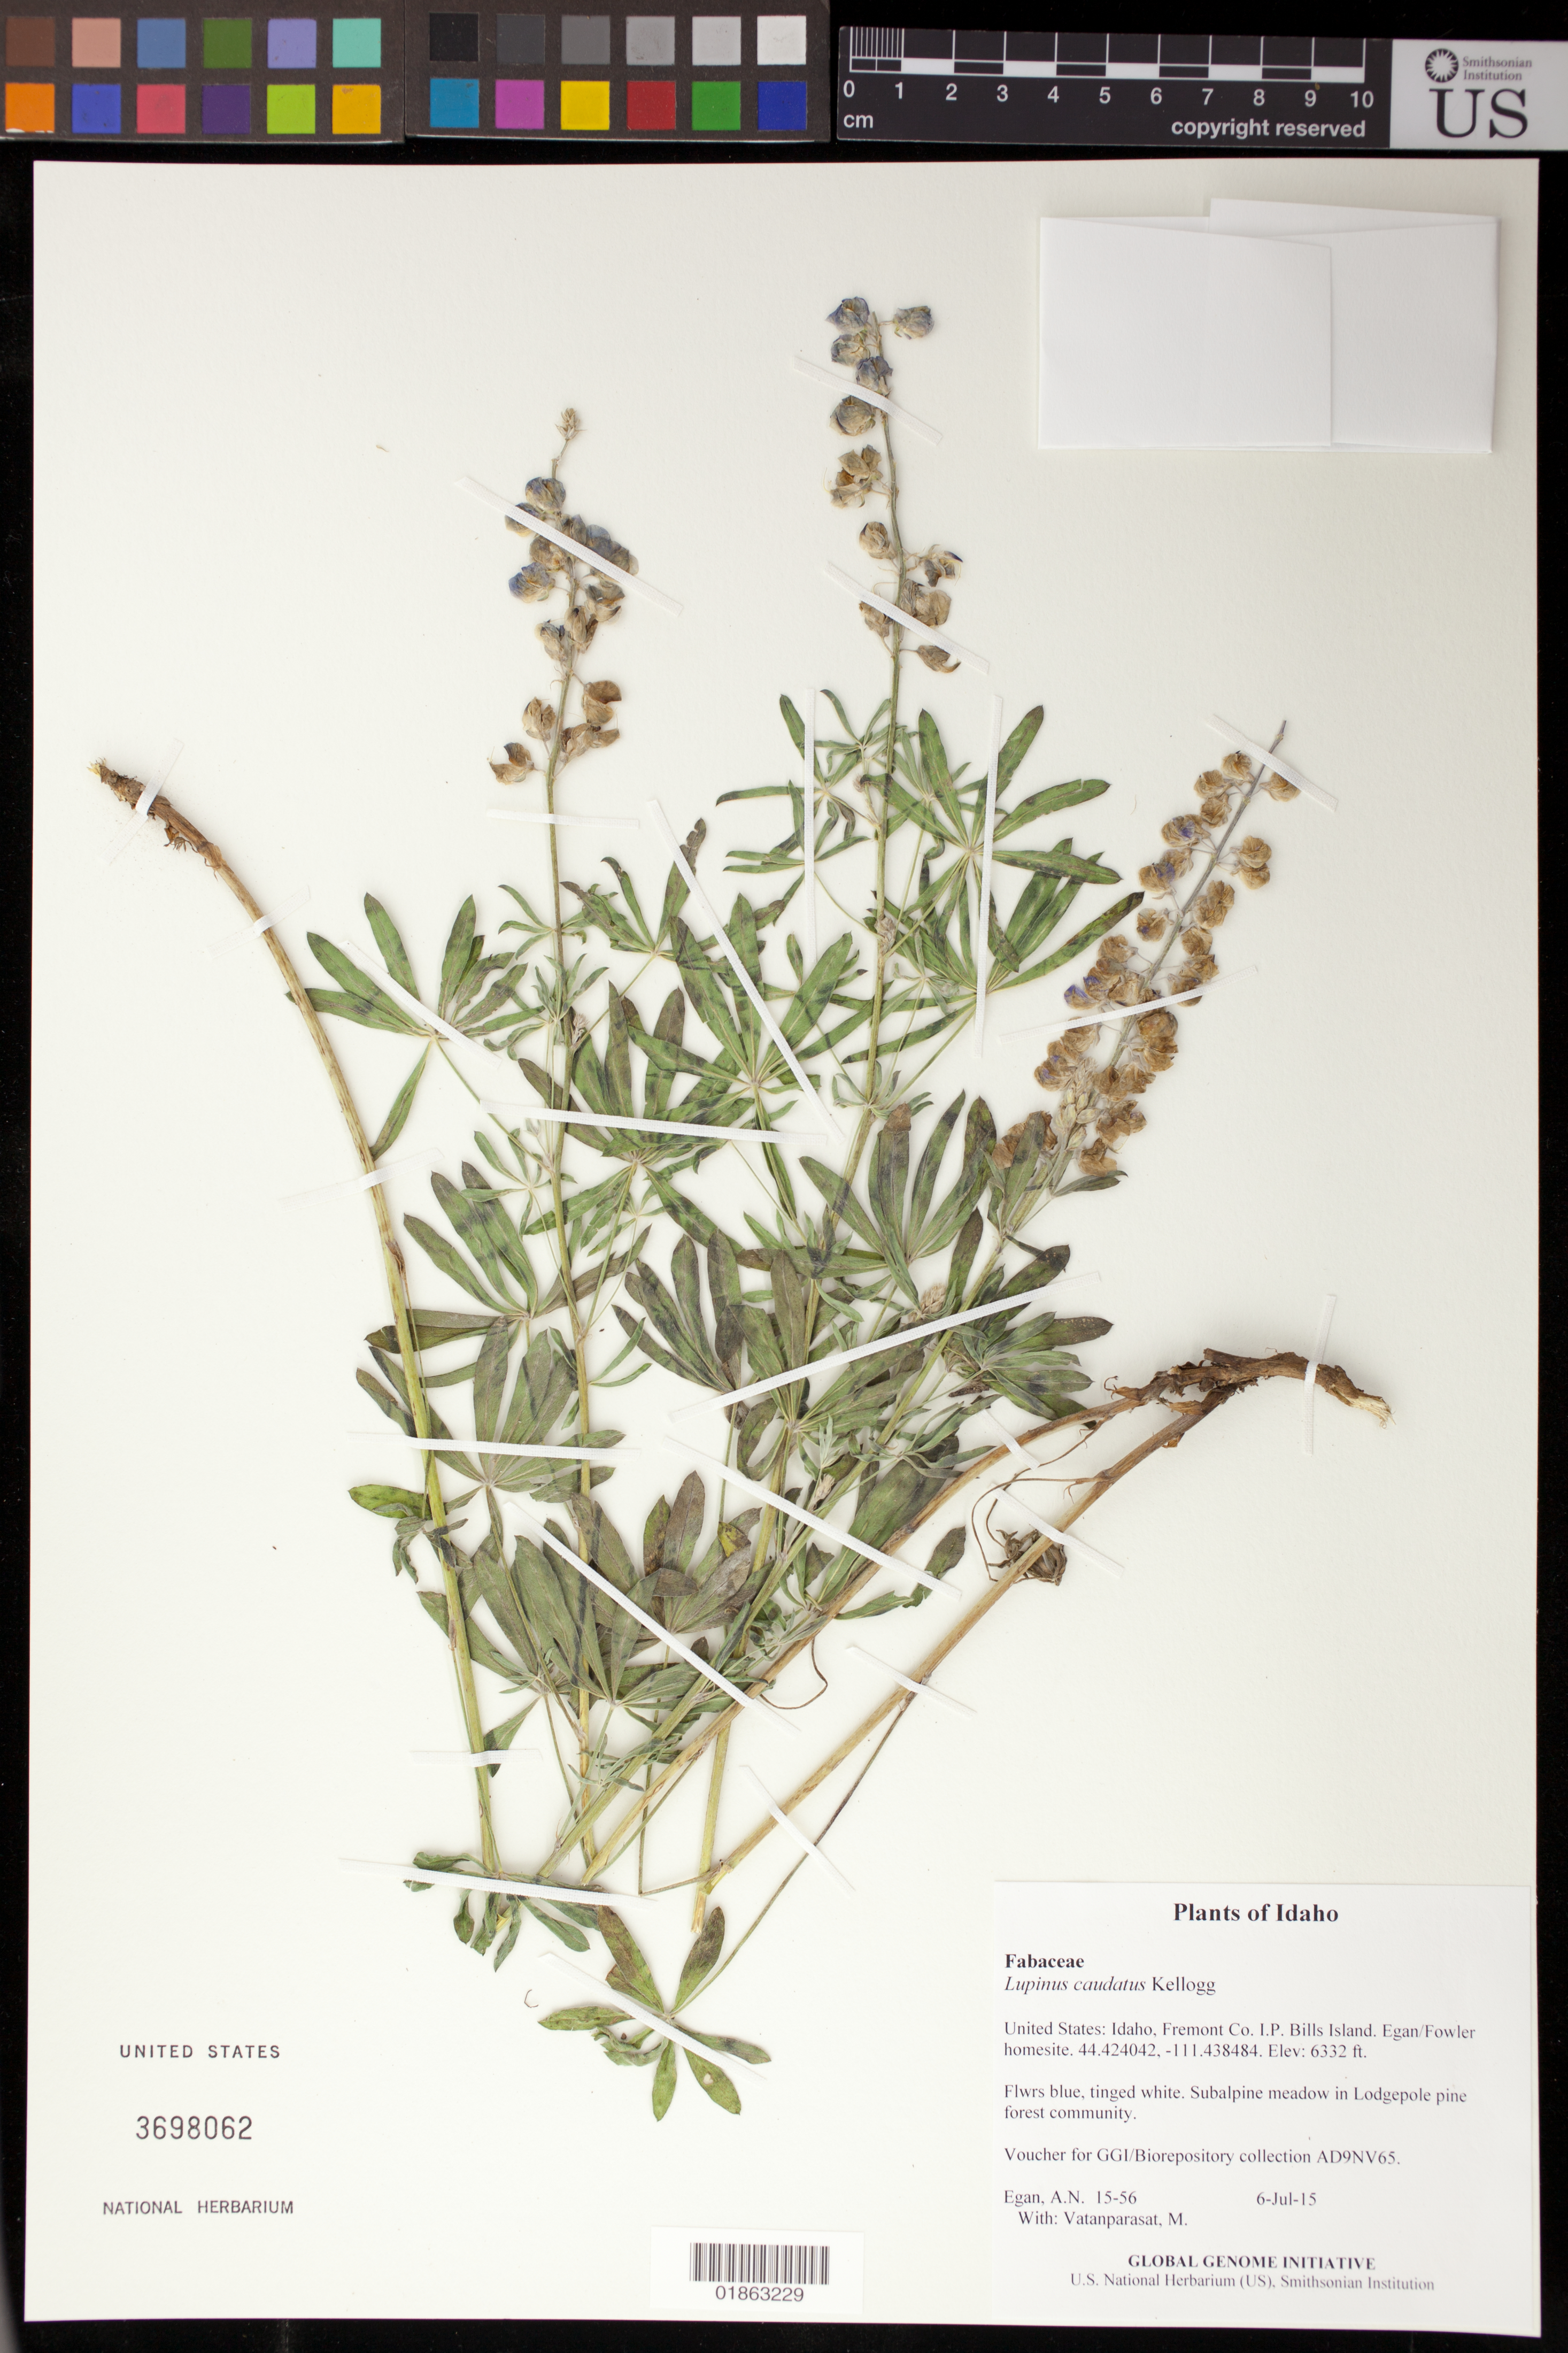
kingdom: Plantae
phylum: Tracheophyta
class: Magnoliopsida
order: Fabales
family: Fabaceae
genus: Lupinus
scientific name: Lupinus caudatus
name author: Kellogg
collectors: A. N. Egan & M. Vatanparasat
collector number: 15-56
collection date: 2015-07-06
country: United States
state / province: Idaho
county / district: Fremont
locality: I.P. Bills Island. Egan/Fowler homesite.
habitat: Subalpine meadow in Lodgepole pine forest community.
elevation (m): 1930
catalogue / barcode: US 3698062